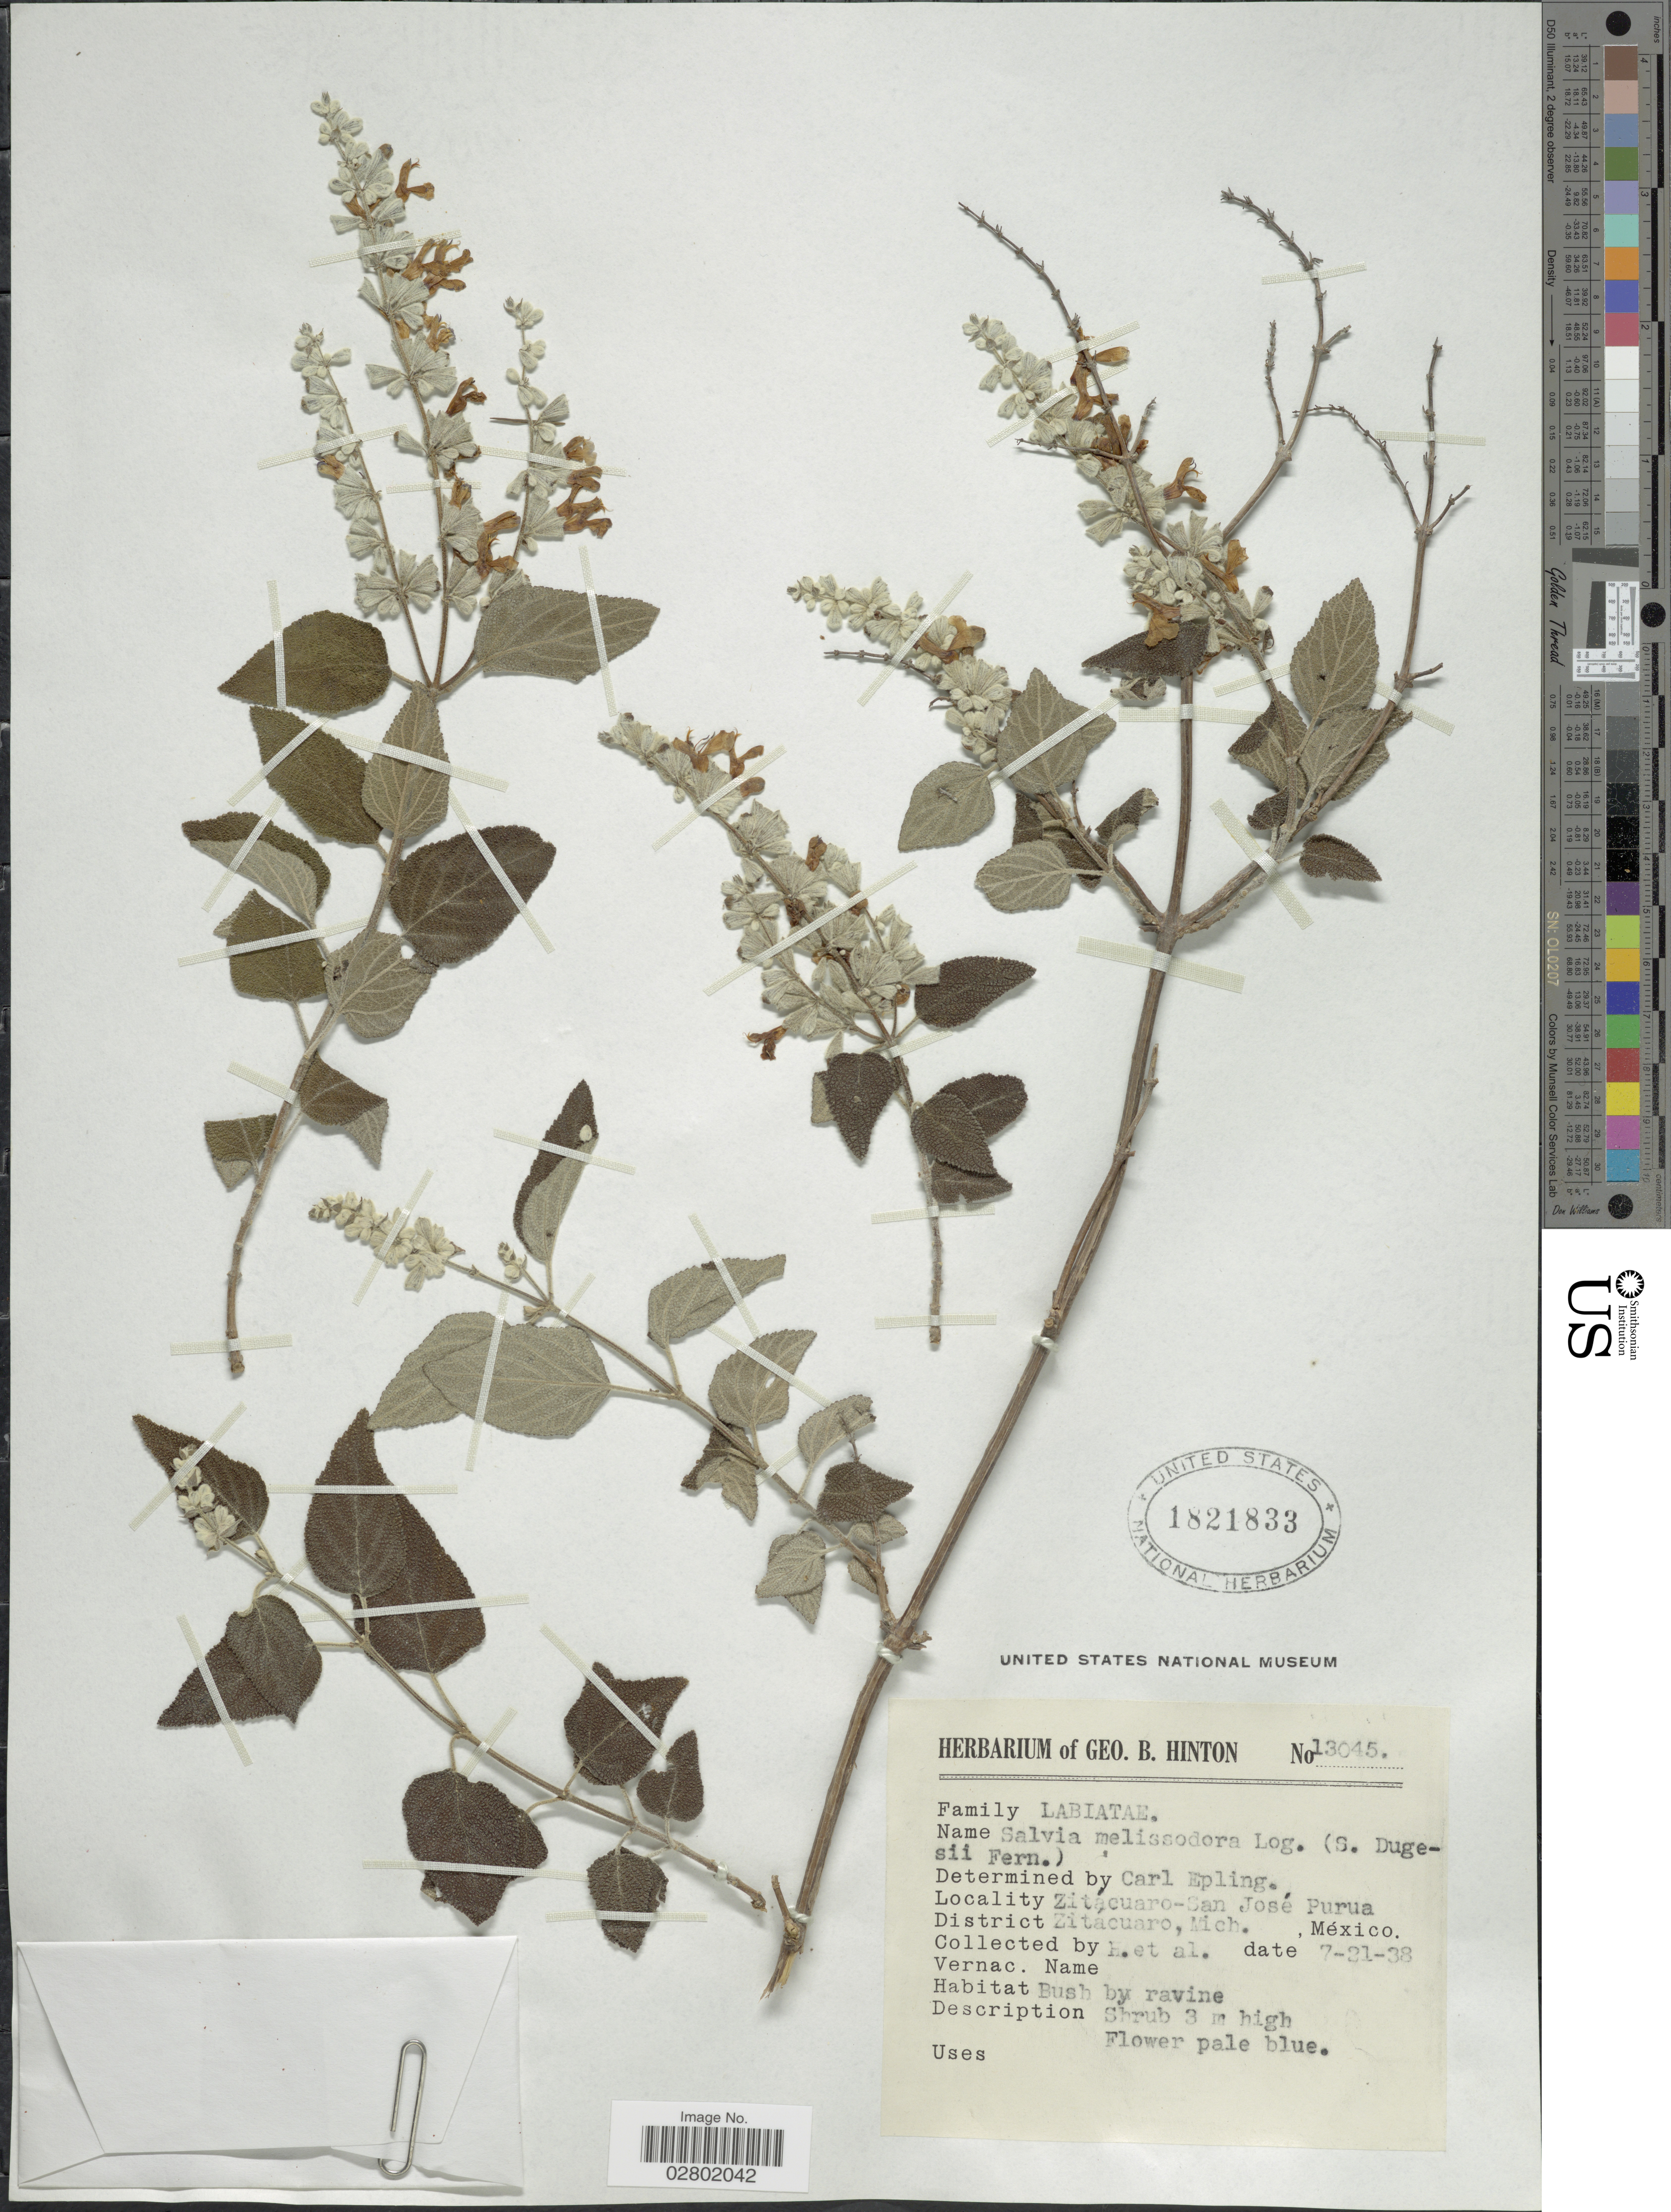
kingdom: Plantae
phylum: Tracheophyta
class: Magnoliopsida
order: Lamiales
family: Lamiaceae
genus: Salvia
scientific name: Salvia melissodora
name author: Lag.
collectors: G. B. Hinton & et al.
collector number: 13045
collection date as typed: Transcribed d/m/y: 21/7/38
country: Mexico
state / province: Michoacán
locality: Zitácuaro-San José Purua, District Zitácuaro, Mich.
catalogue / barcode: US 1821833